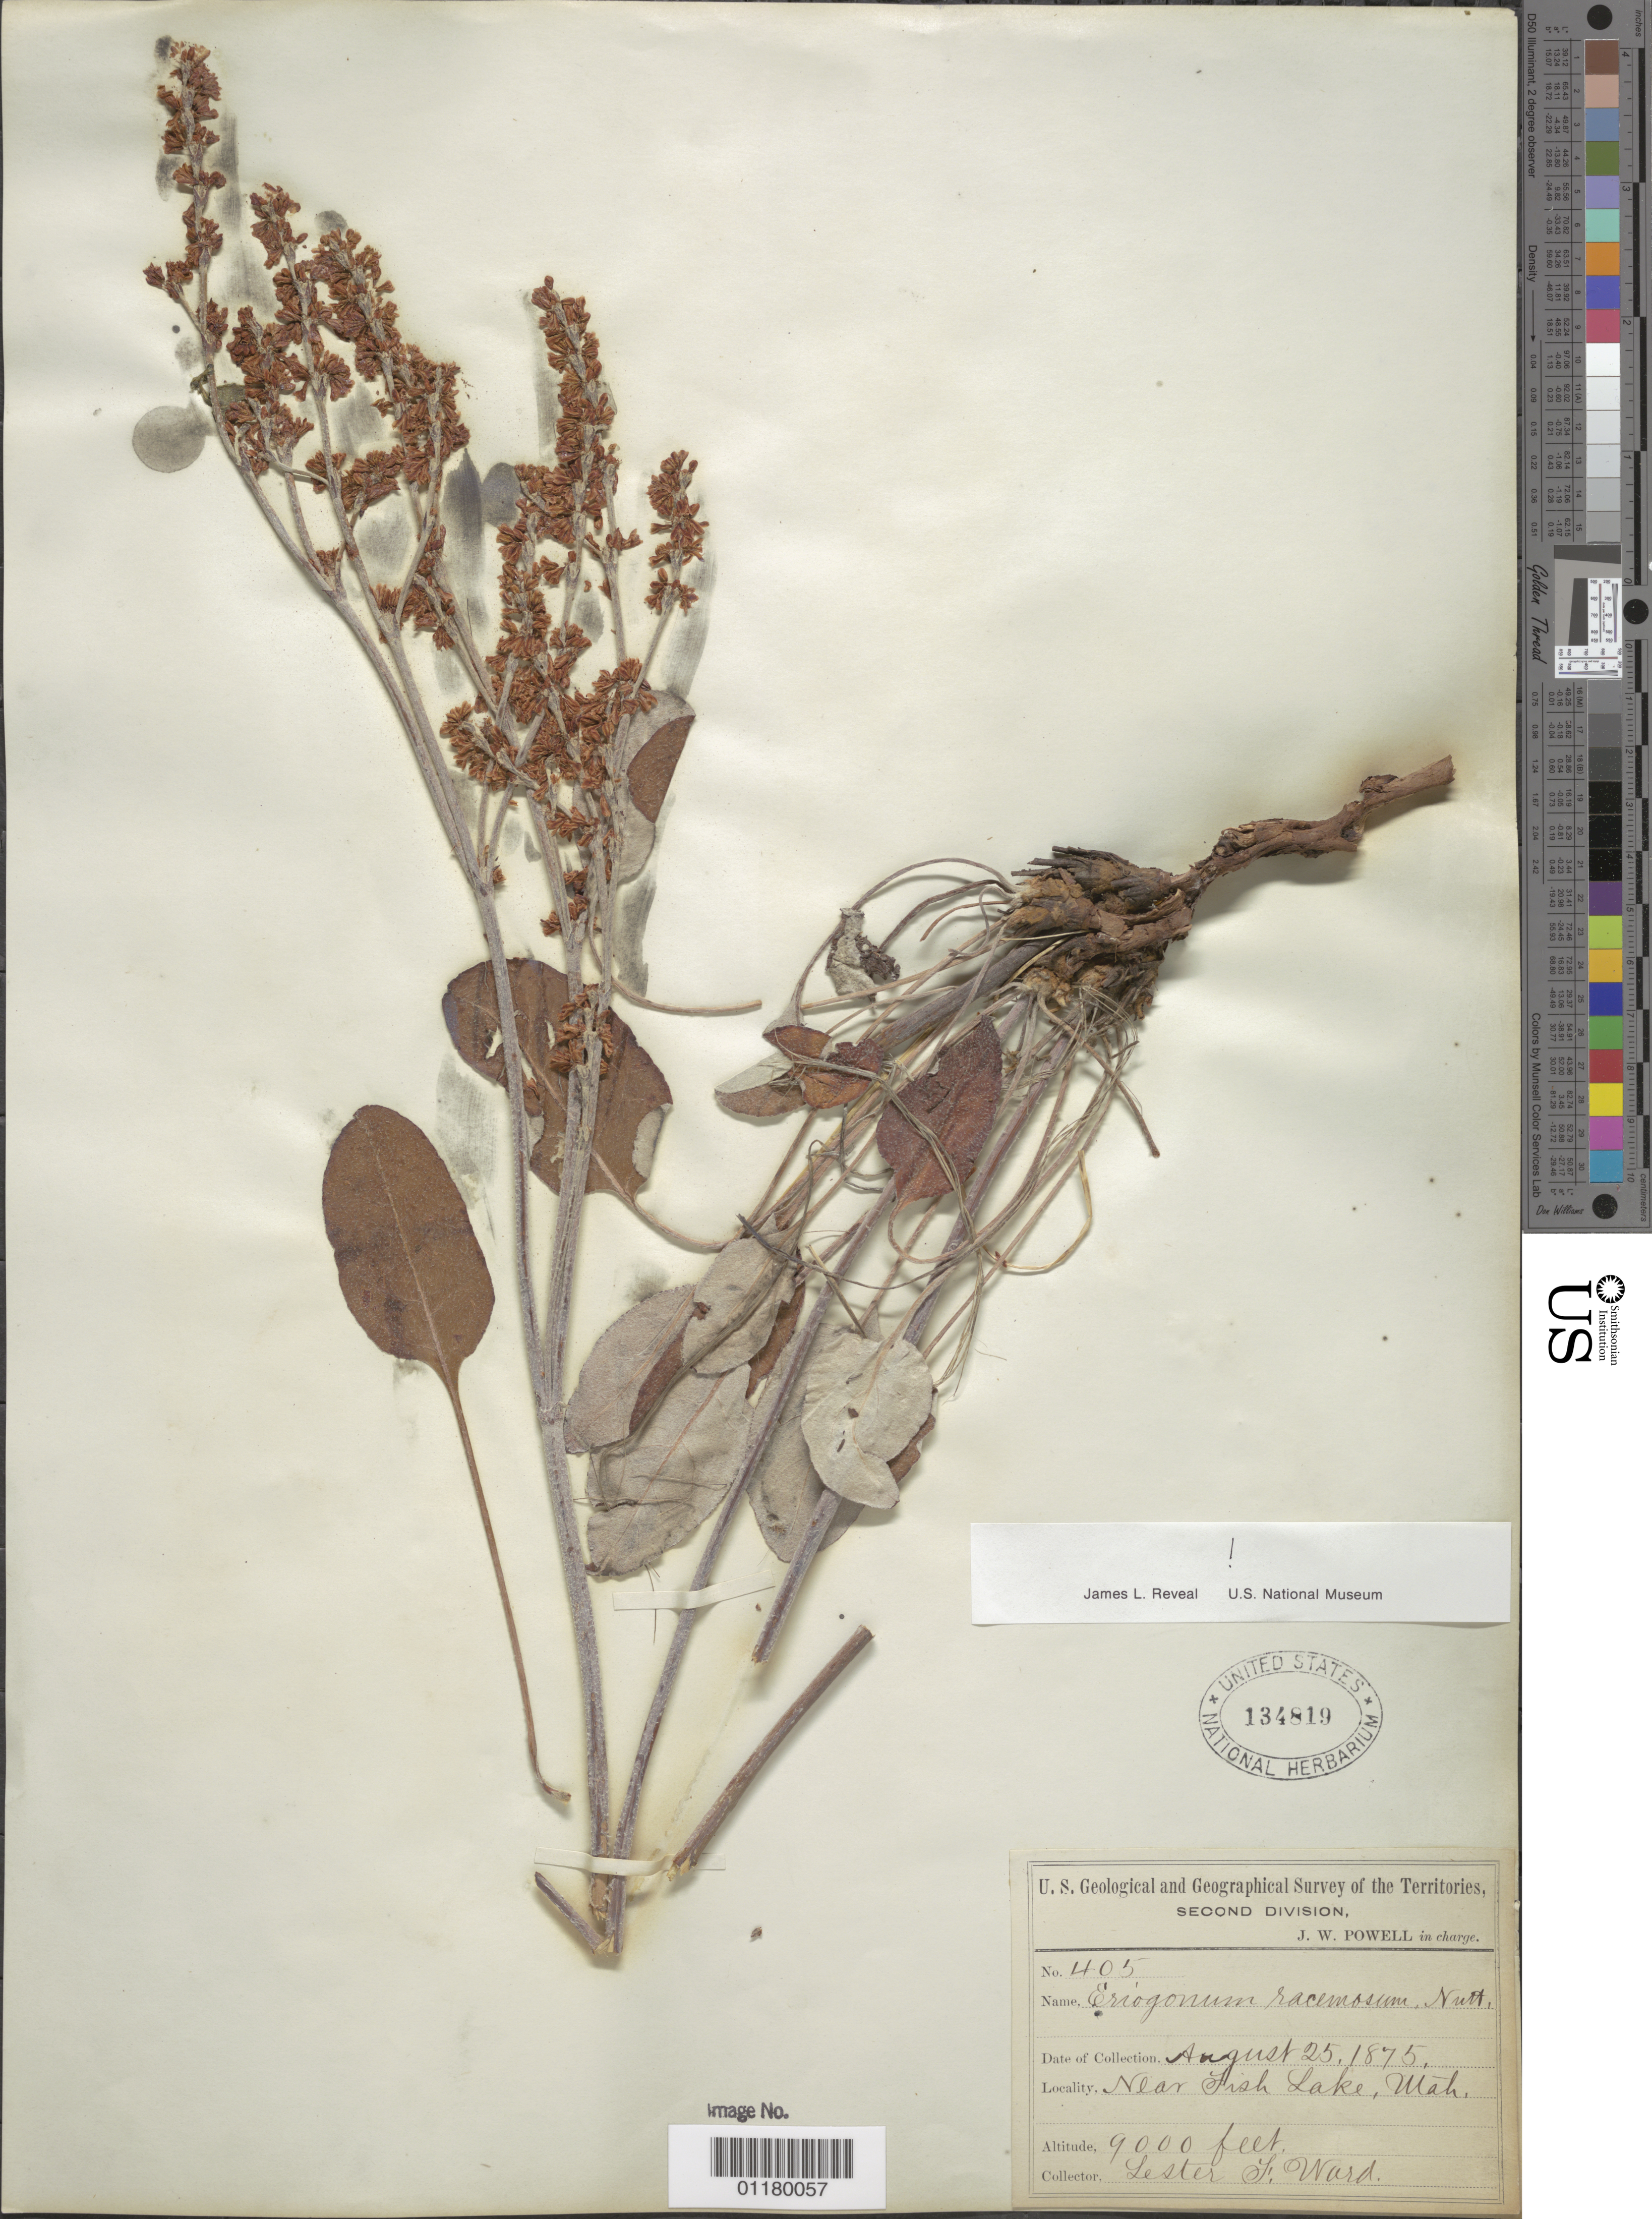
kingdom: Plantae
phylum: Tracheophyta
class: Magnoliopsida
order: Caryophyllales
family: Polygonaceae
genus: Eriogonum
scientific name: Eriogonum racemosum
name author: Nutt.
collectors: L. F. Ward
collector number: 405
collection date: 1875-08-25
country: United States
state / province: Utah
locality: Near Fish Lake.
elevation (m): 2743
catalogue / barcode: US 134819